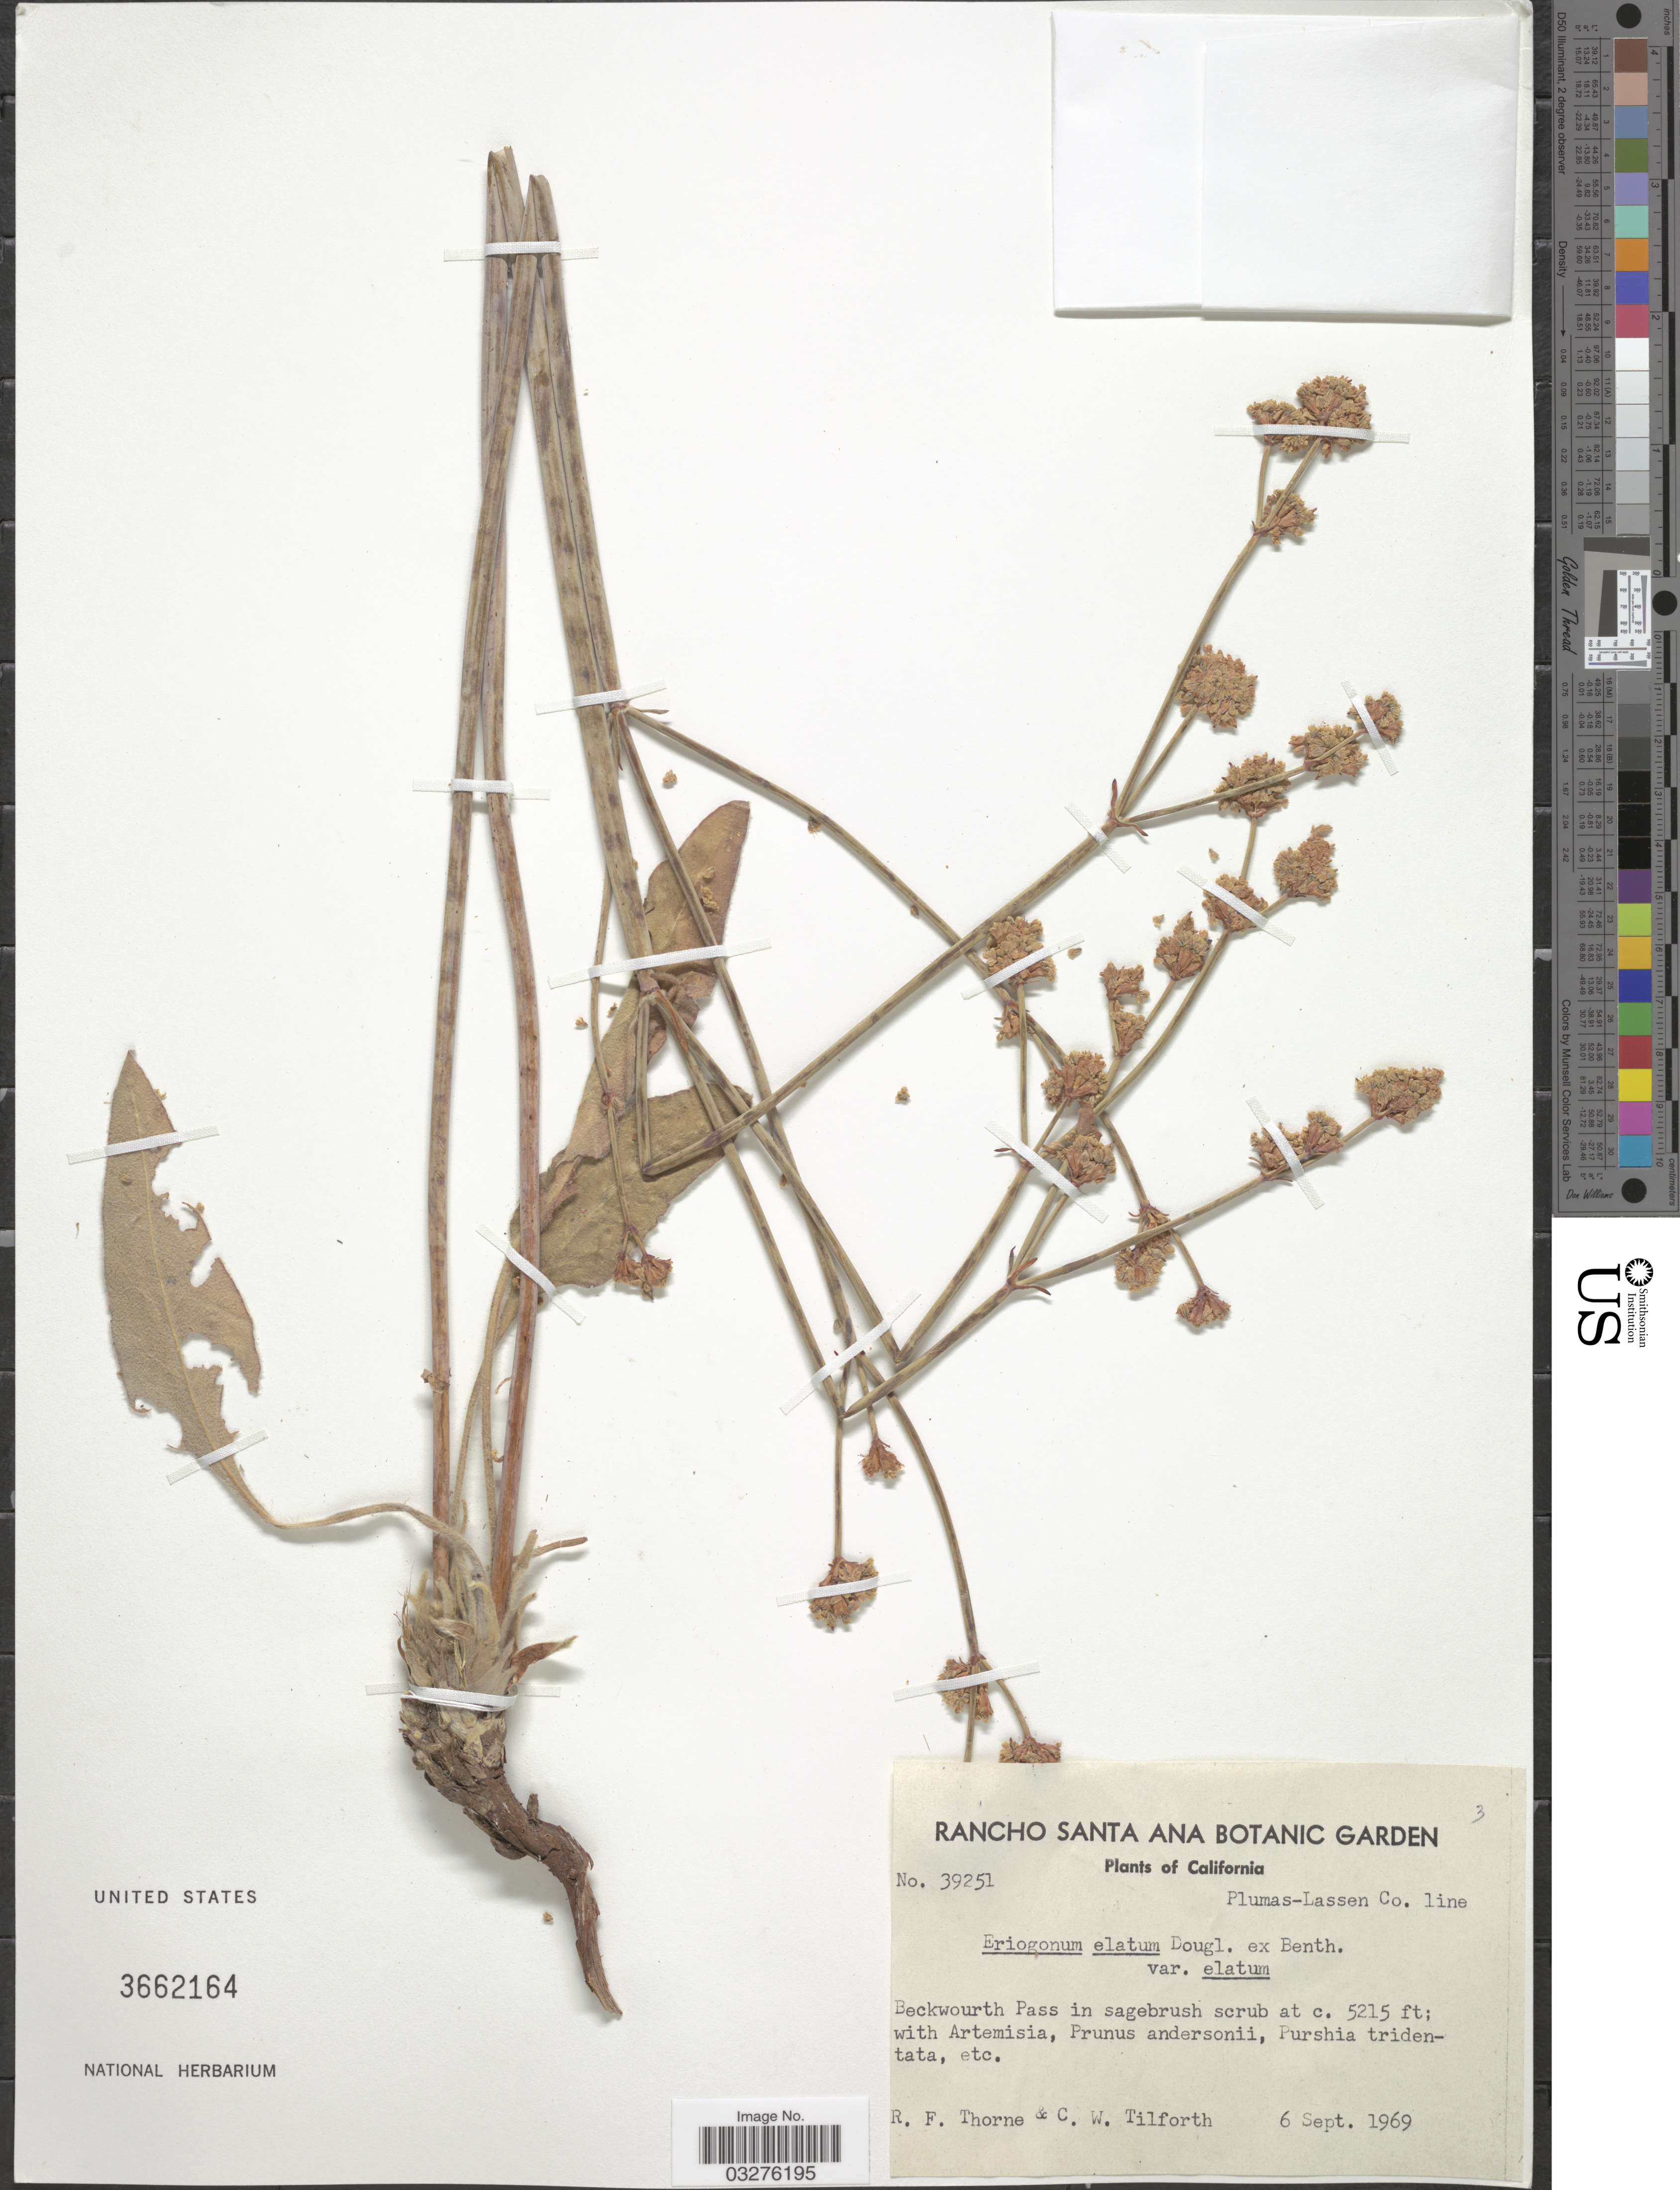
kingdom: Plantae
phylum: Tracheophyta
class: Magnoliopsida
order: Caryophyllales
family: Polygonaceae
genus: Eriogonum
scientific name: Eriogonum elatum var. elatum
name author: Douglas ex Benth.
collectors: R. Thorne & C. Tilforth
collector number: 39251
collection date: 1969-09-06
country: United States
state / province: California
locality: Beckwourth Pass in sagebrush scrub.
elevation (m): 1590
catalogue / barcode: US 3662164